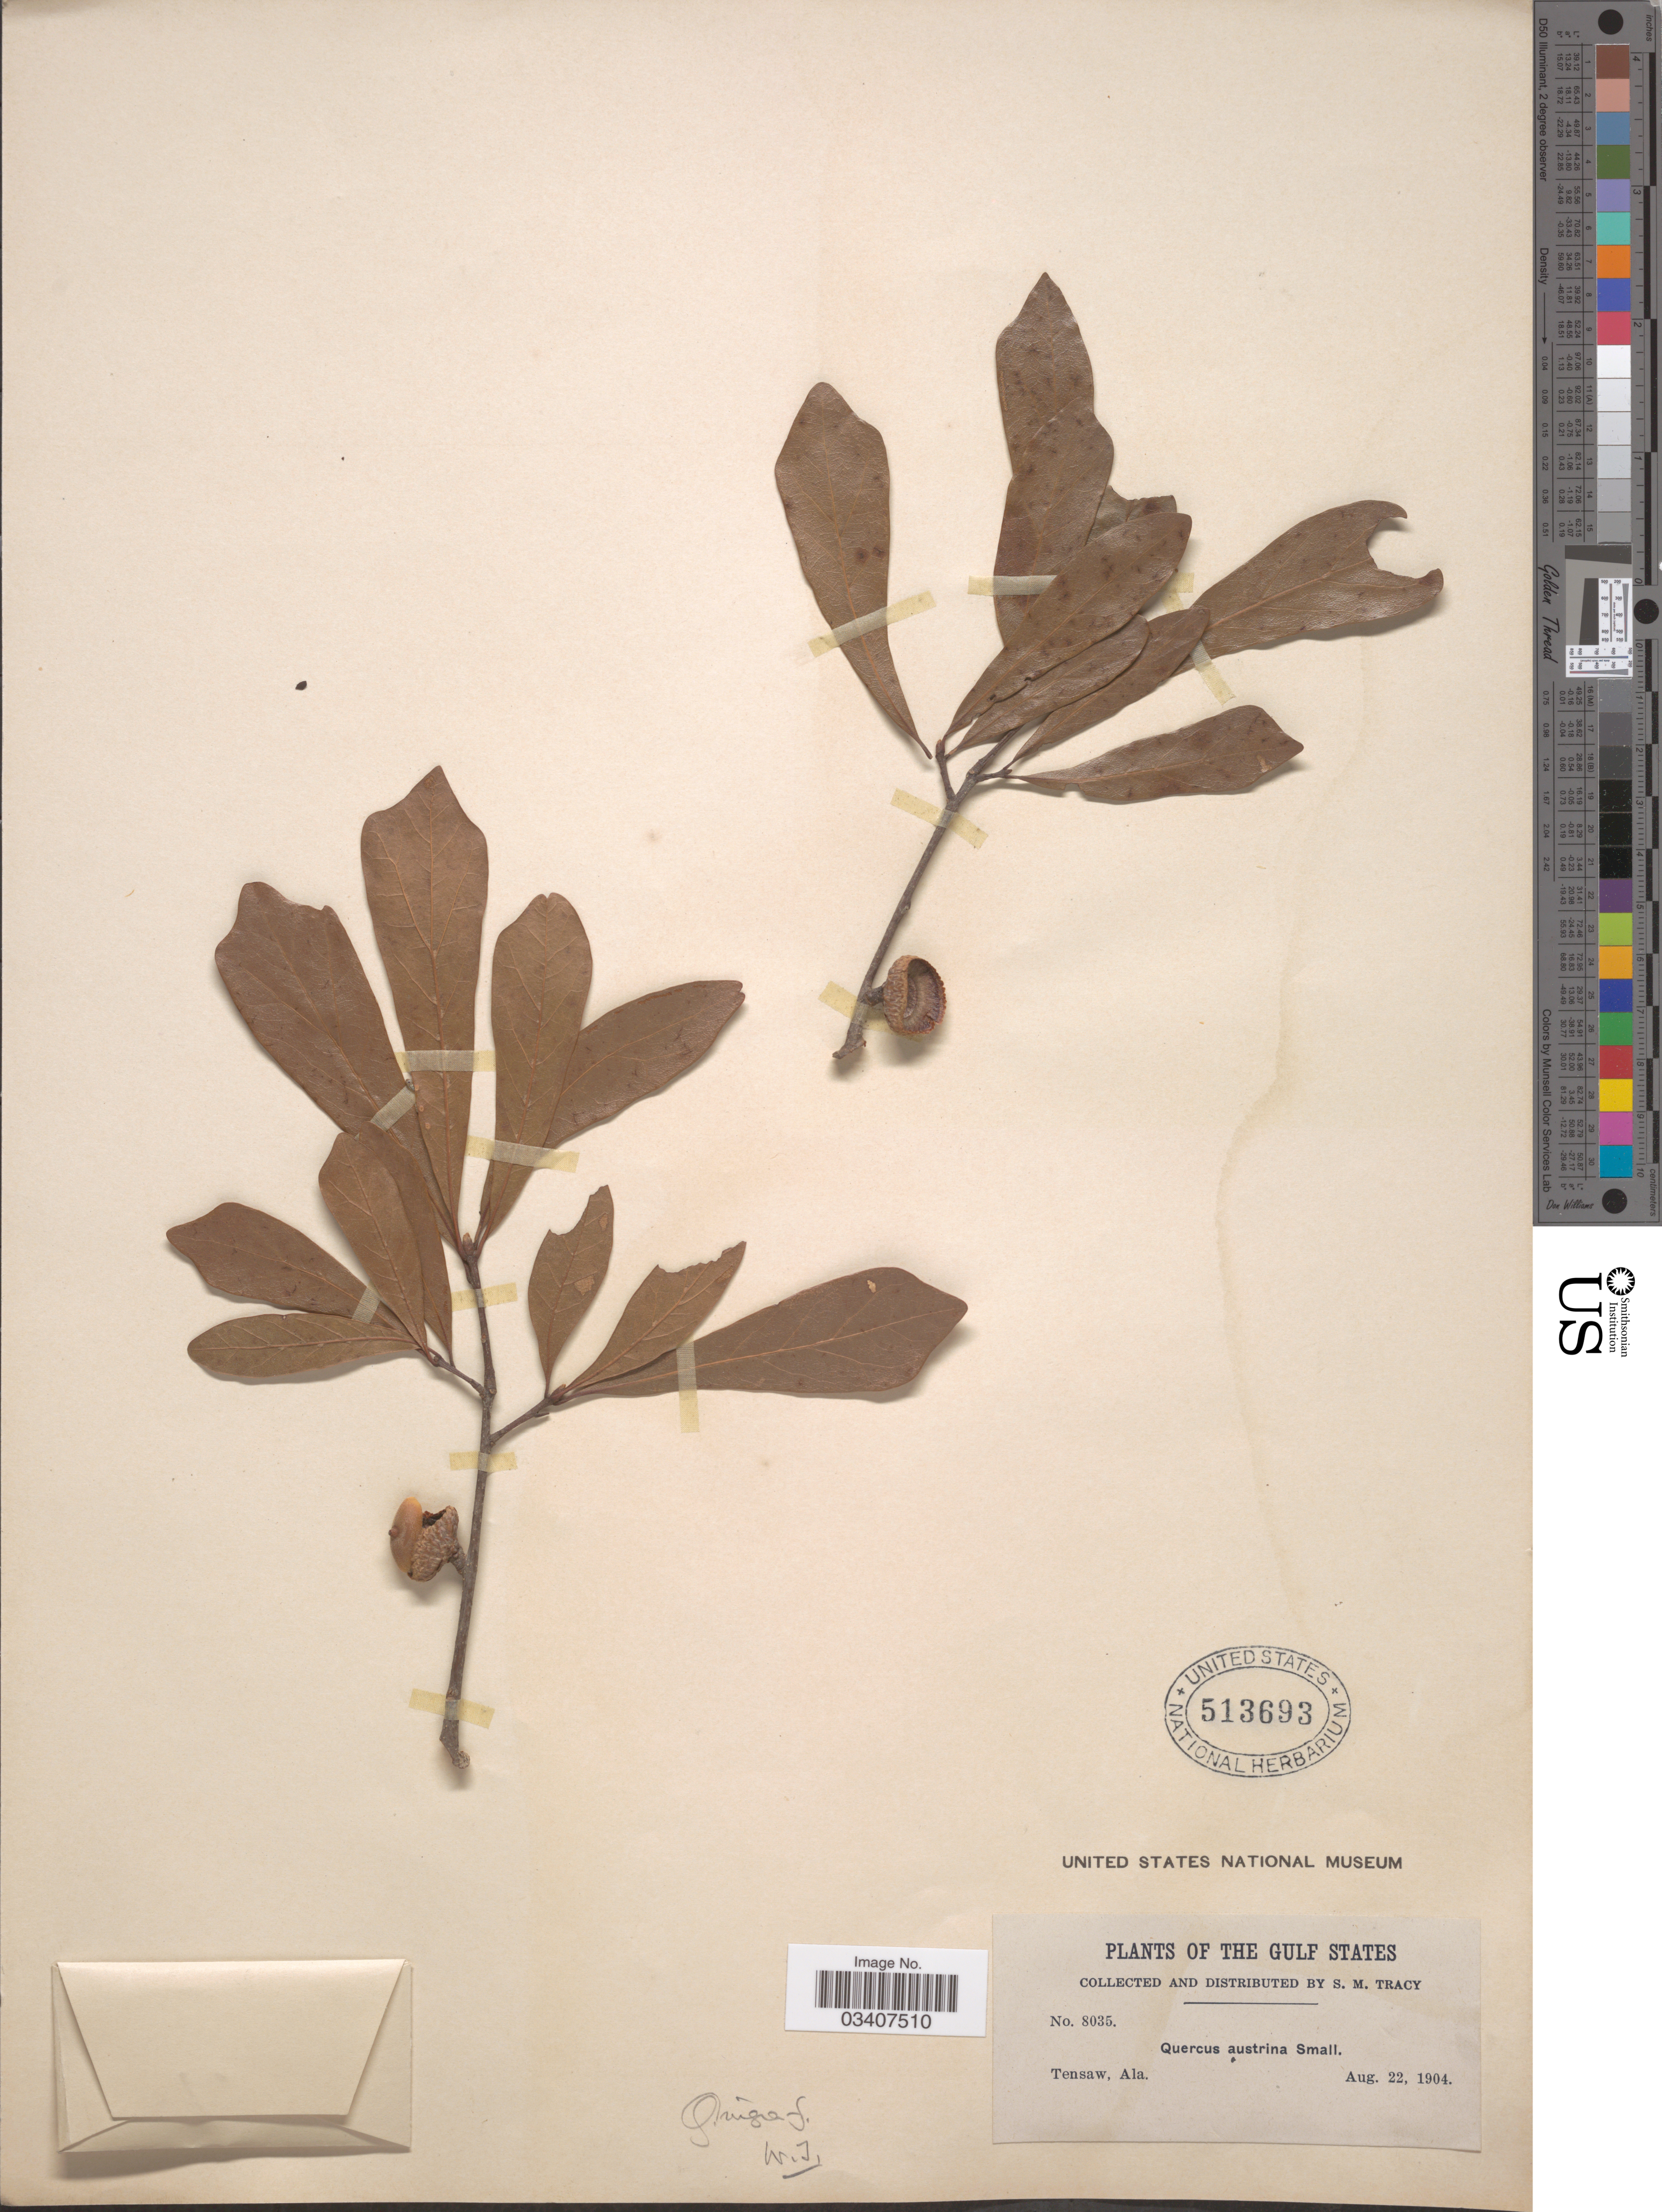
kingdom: Plantae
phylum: Tracheophyta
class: Magnoliopsida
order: Fagales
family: Fagaceae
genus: Quercus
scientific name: Quercus nigra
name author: L.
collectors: S. M. Tracy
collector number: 8035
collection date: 1904-08-22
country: United States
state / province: Alabama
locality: The Gulf States. Tensaw.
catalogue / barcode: US 513693